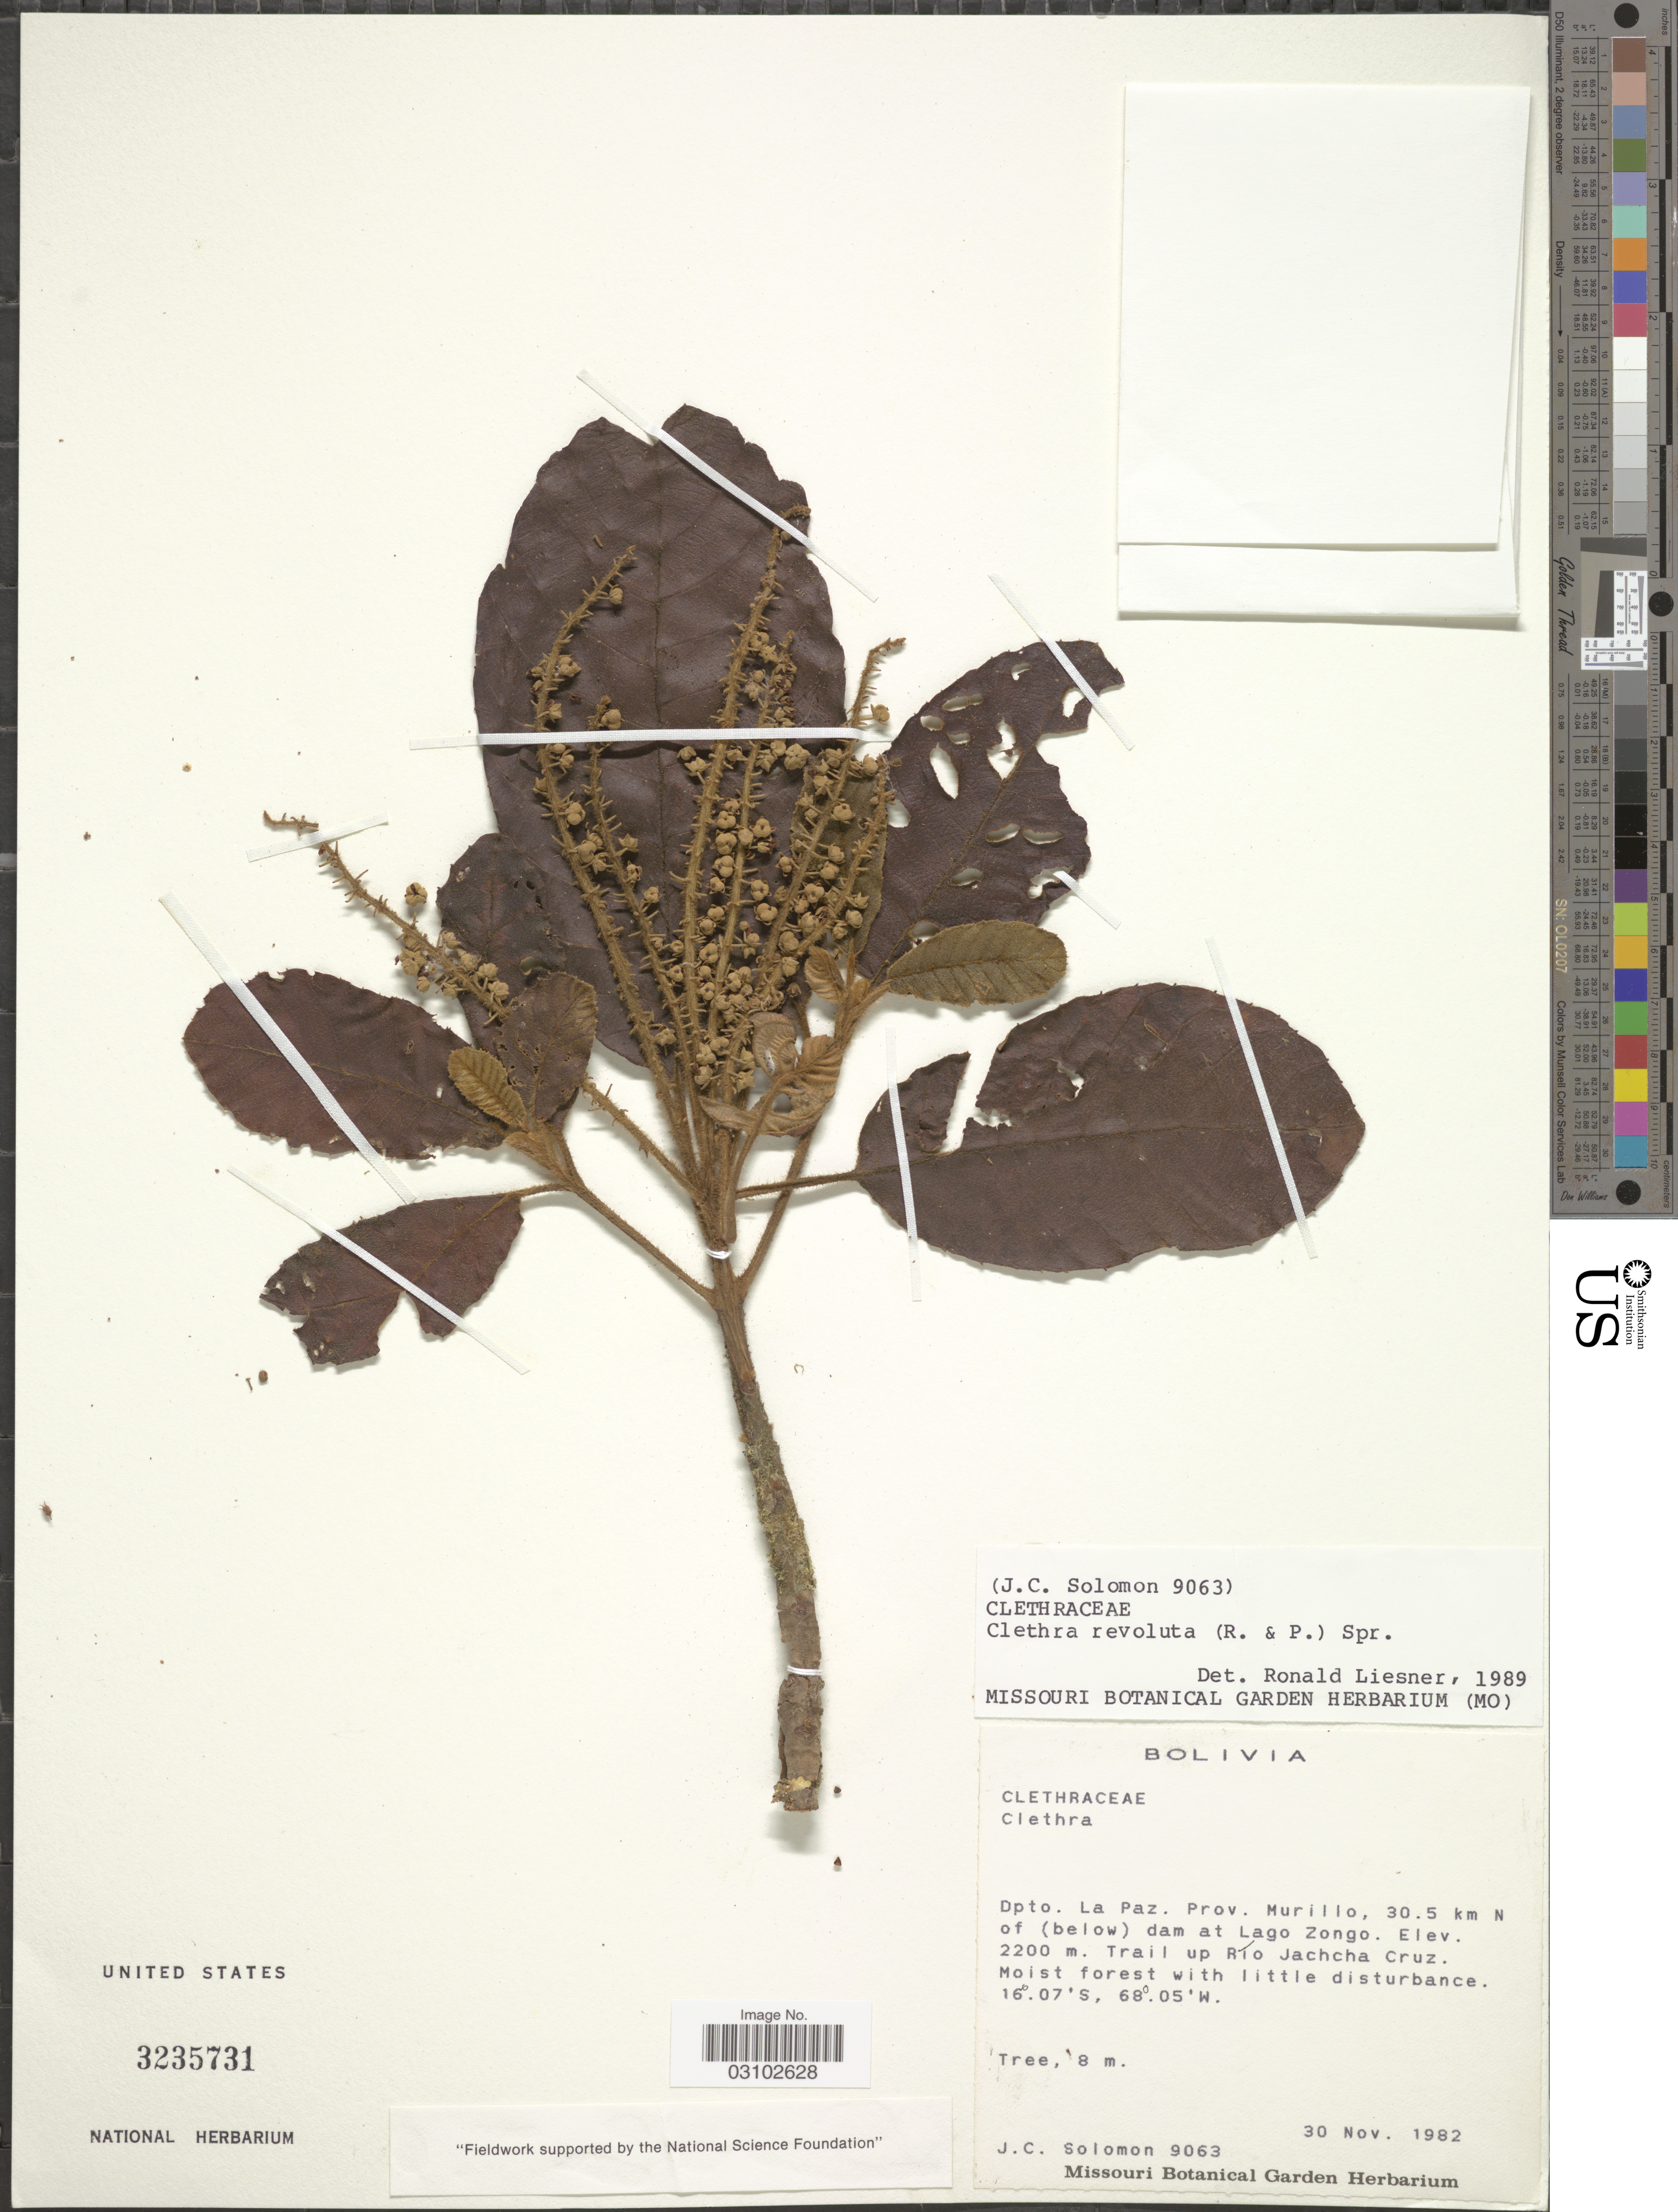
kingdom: Plantae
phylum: Tracheophyta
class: Magnoliopsida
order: Ericales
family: Clethraceae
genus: Clethra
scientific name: Clethra sp.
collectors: J. C. Solomon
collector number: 9063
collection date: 1982-11-30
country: Bolivia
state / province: La Paz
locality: Dpto. La Paz. Prov. Murillo, 30.5 km N of (below) dam at Lago Zongo. Trail up Rio Jachcha Cruz.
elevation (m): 2200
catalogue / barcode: US 3235731